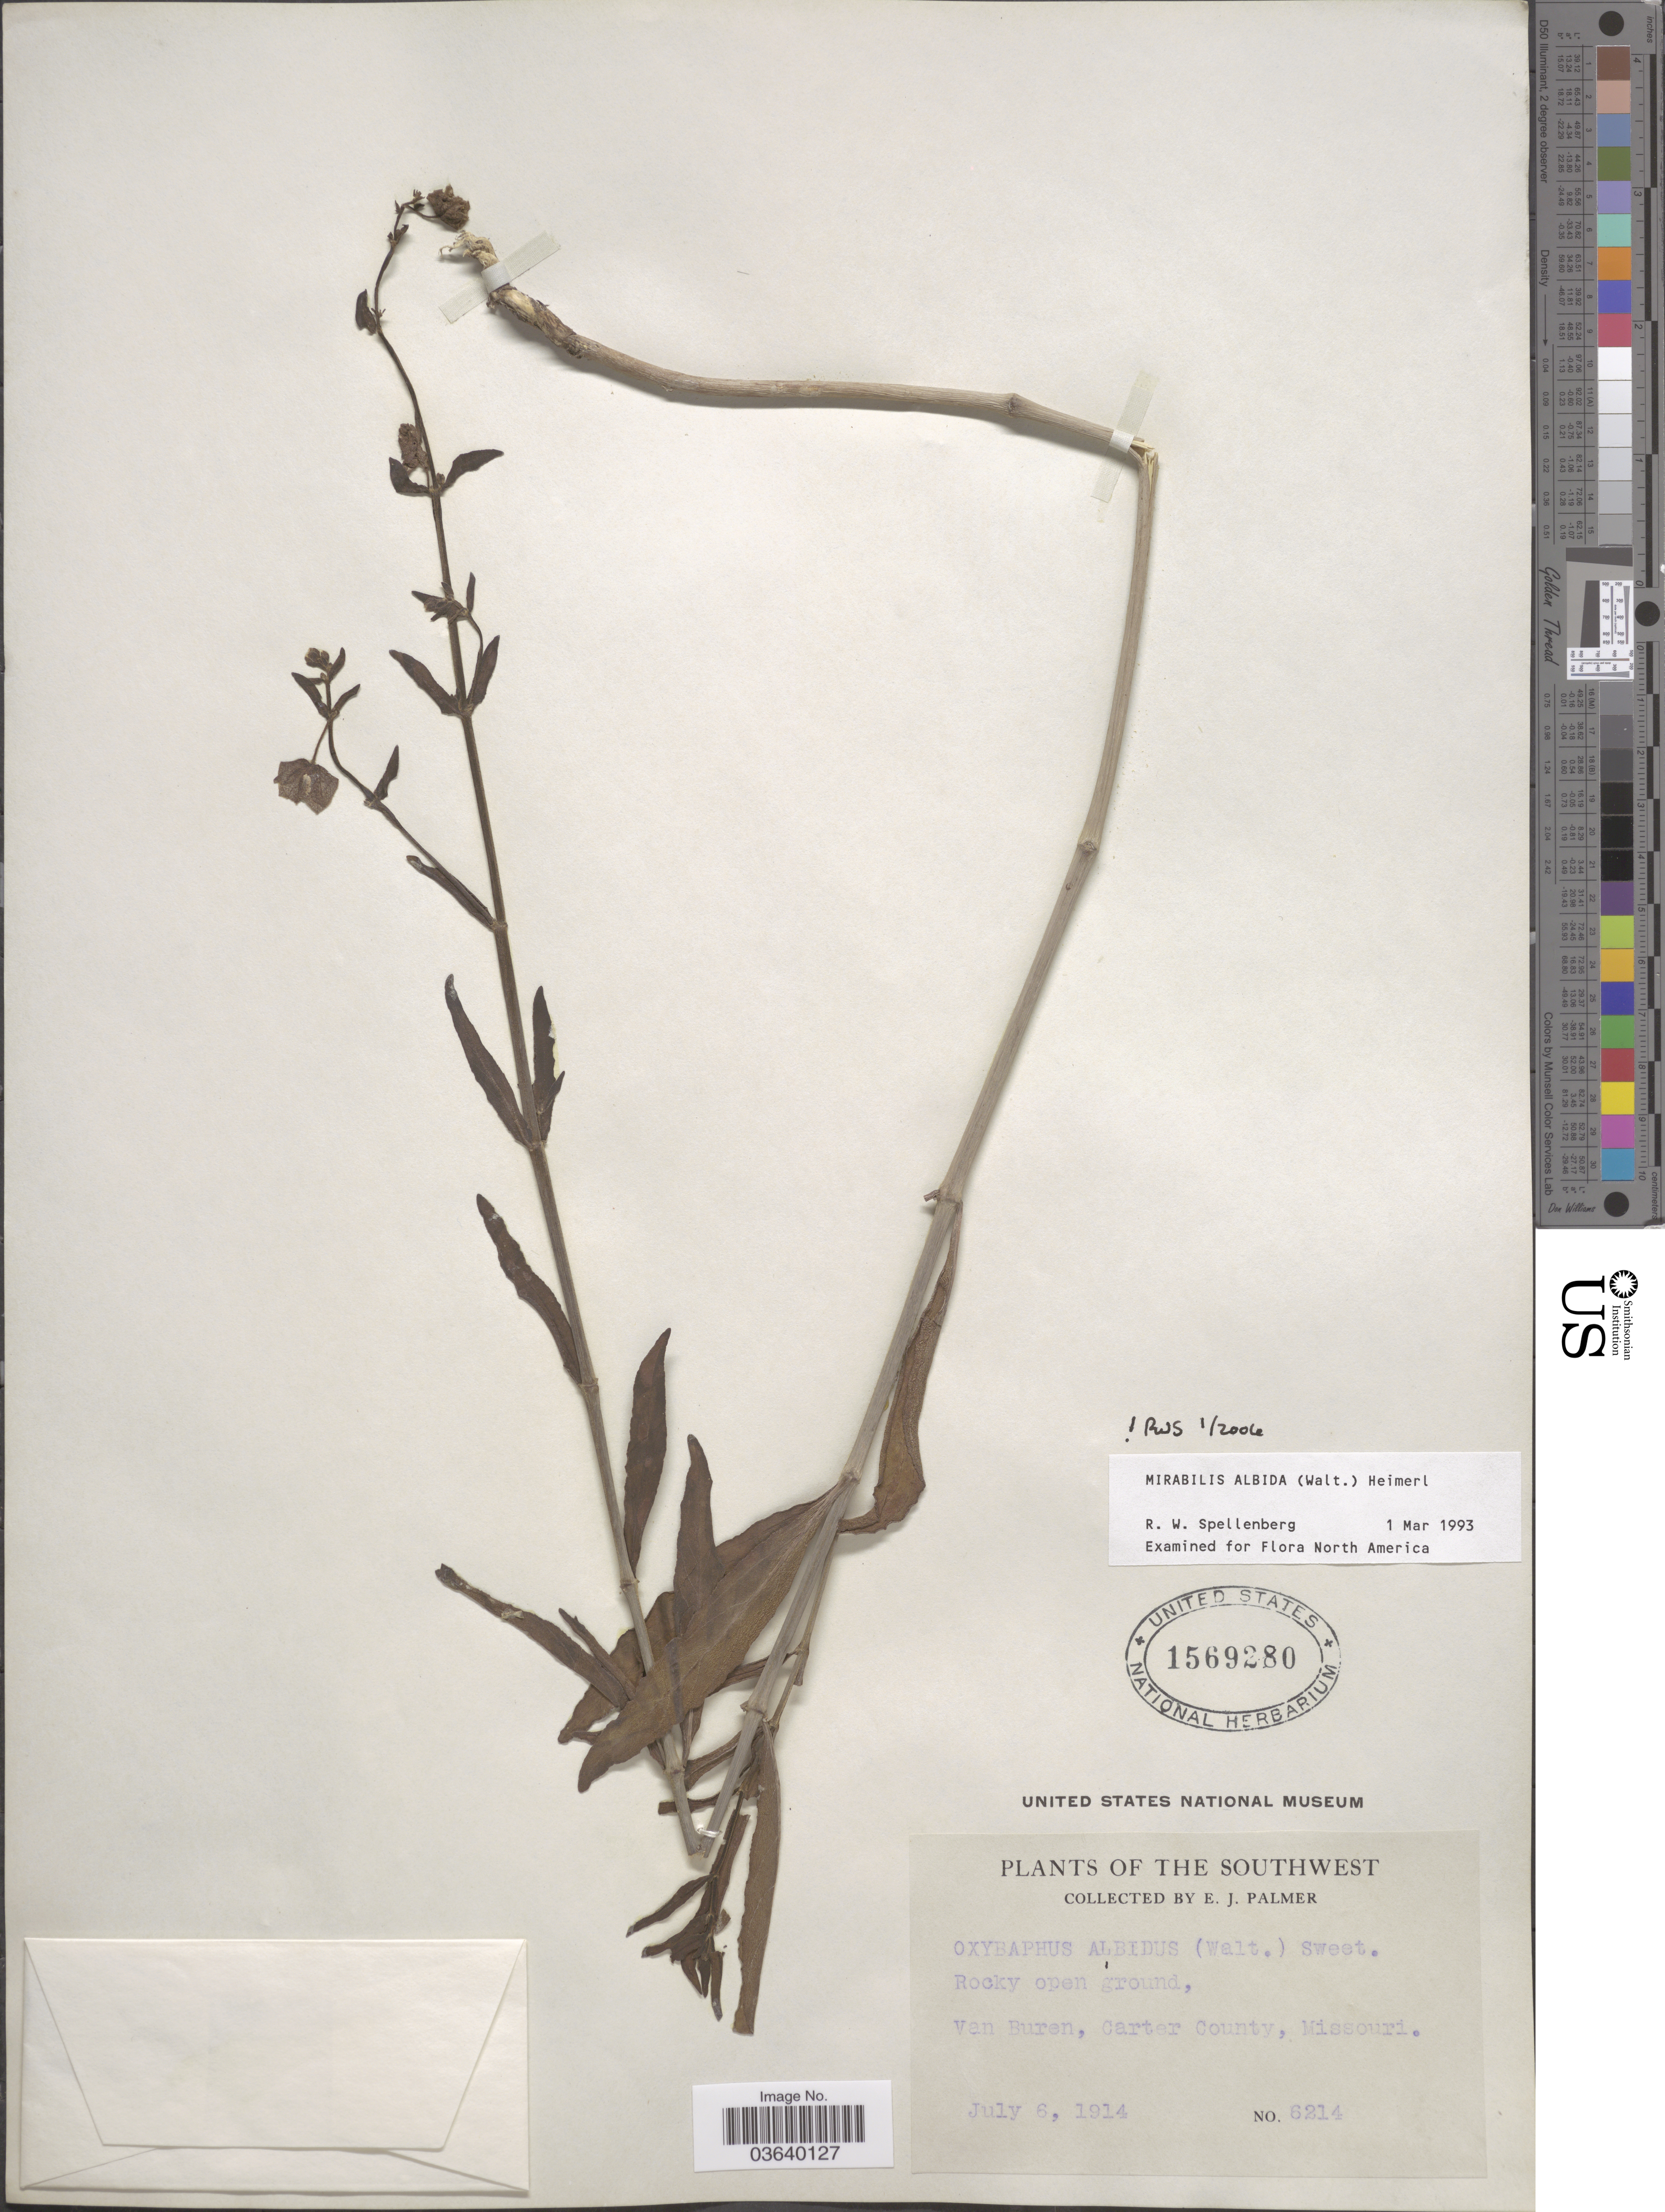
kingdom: Plantae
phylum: Tracheophyta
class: Magnoliopsida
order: Caryophyllales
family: Nyctaginaceae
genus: Mirabilis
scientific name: Mirabilis albida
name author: (Walter) Heimerl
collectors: E. J. Palmer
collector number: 6214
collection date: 1914-07-06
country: United States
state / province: Missouri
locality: The Southwest. Van Buren, Carter County.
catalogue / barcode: US 1569280